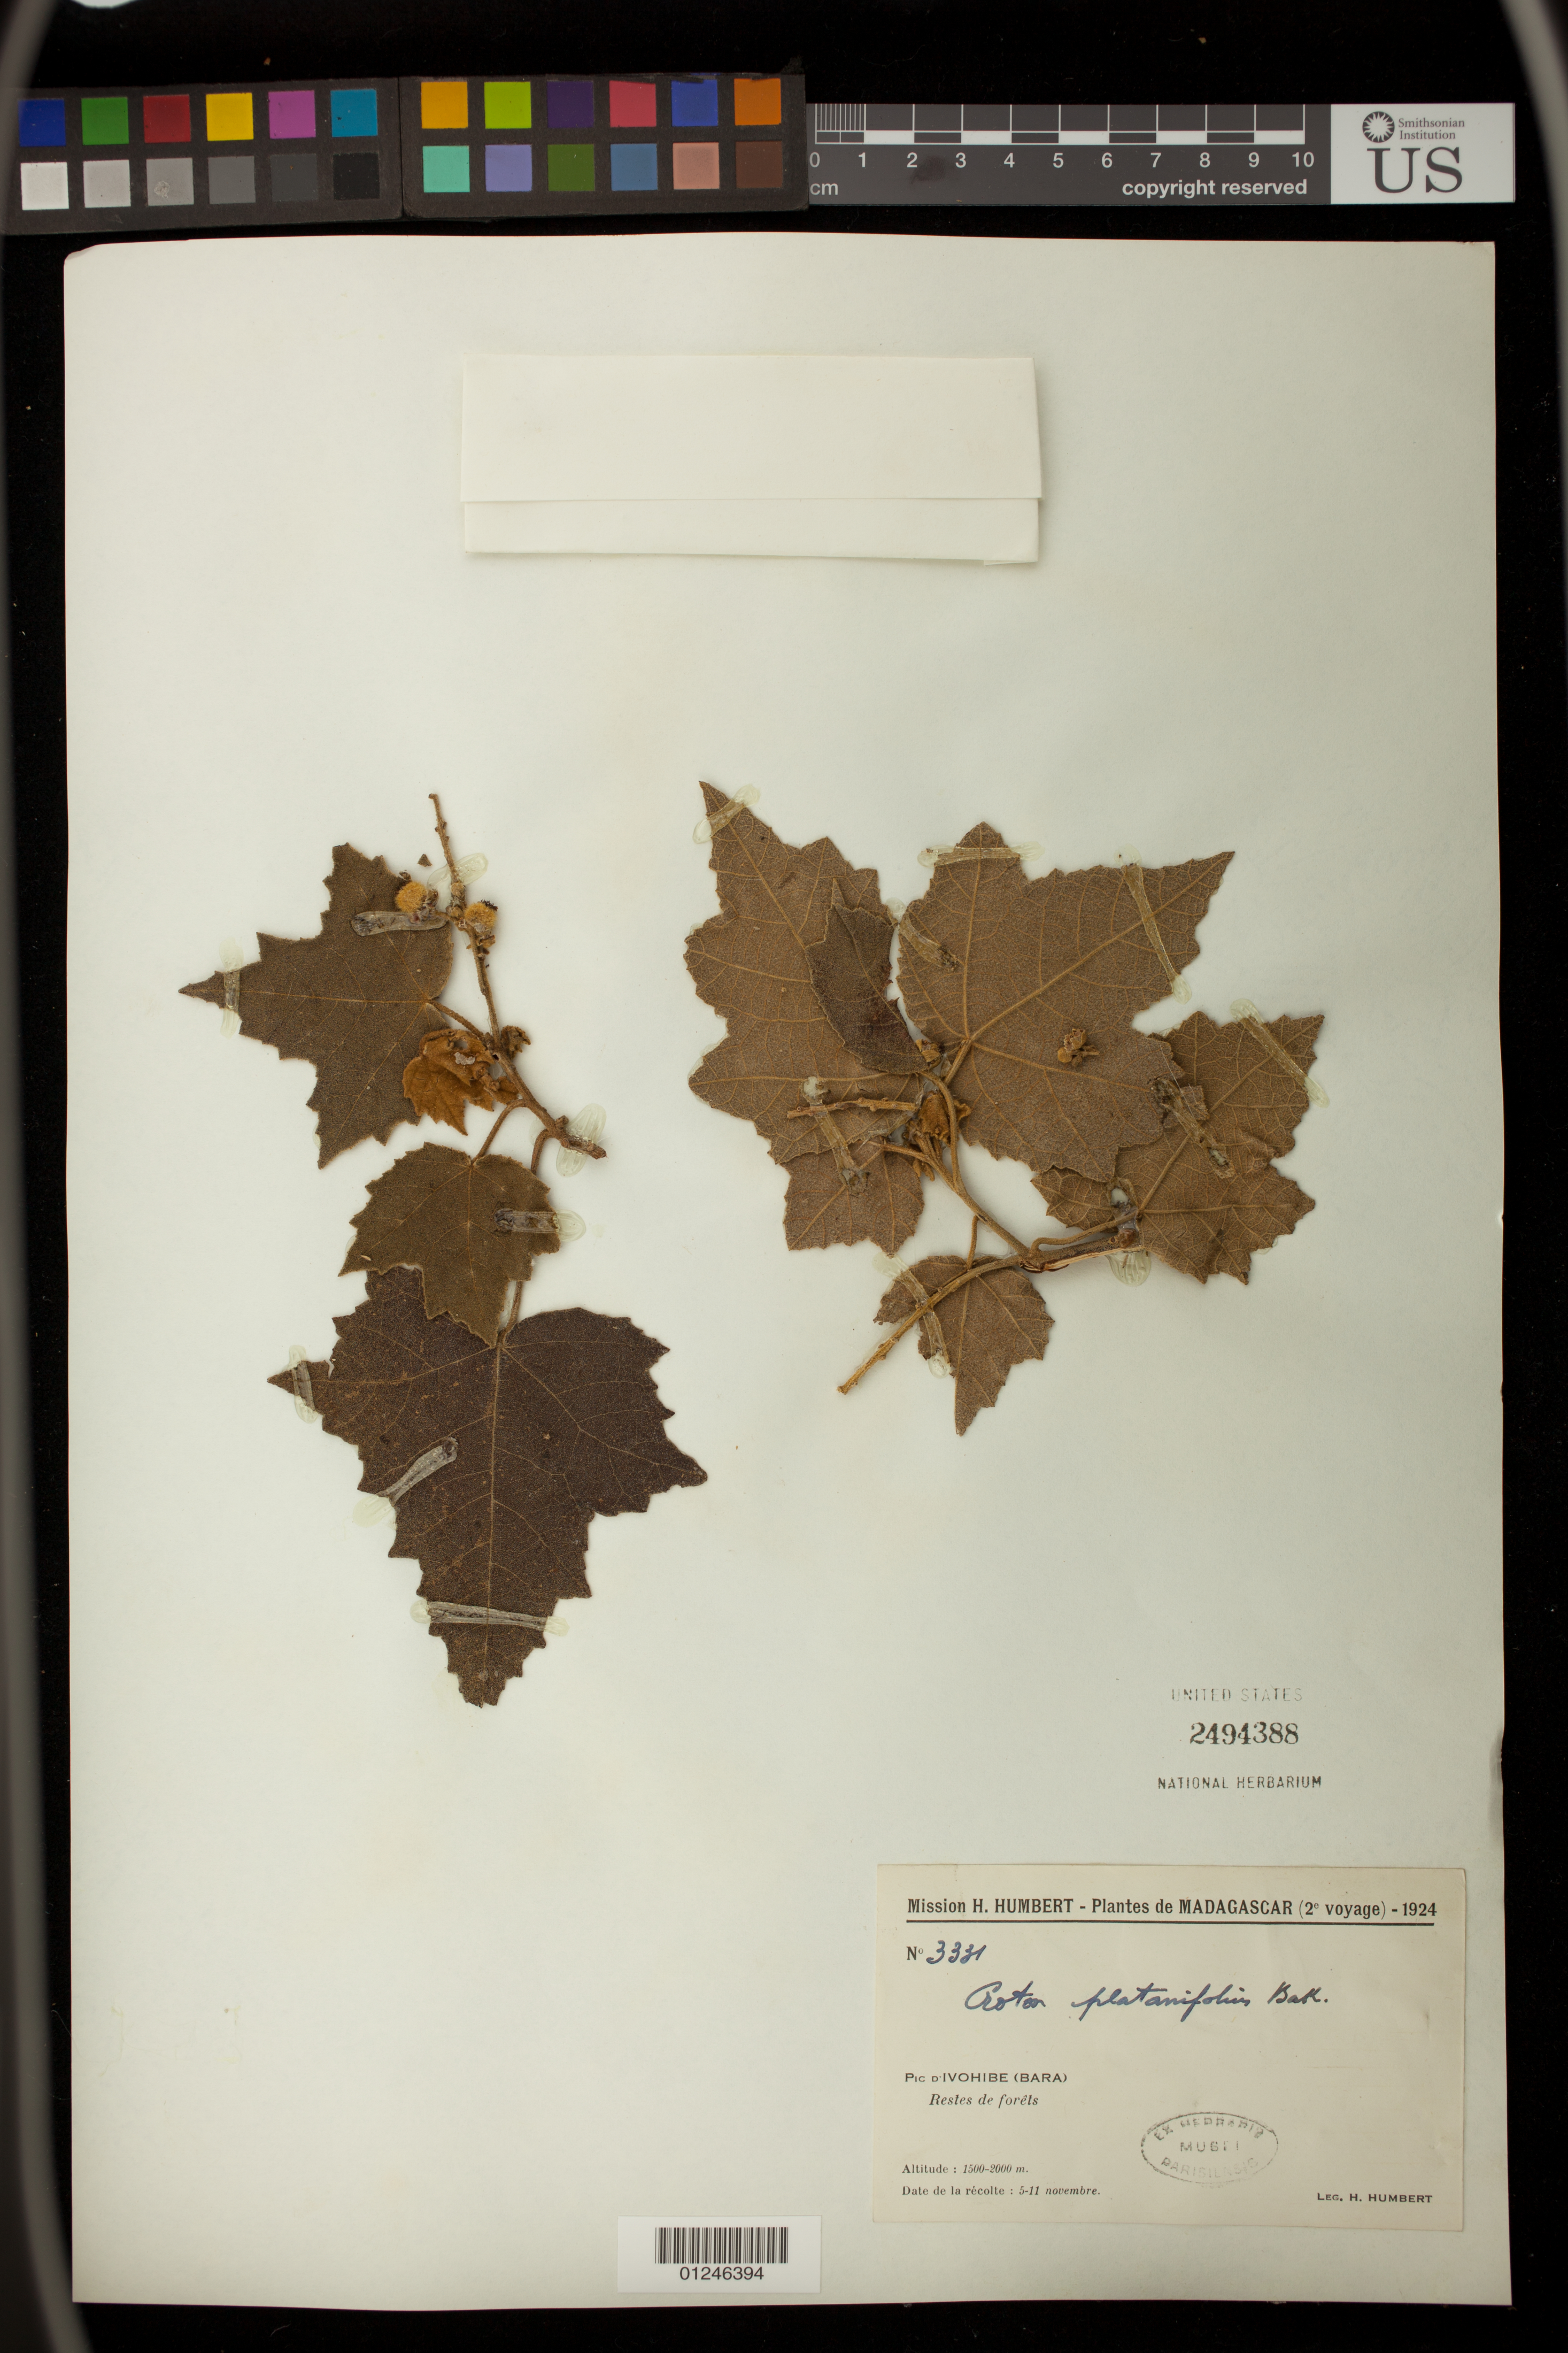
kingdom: Plantae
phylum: Tracheophyta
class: Magnoliopsida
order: Malpighiales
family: Euphorbiaceae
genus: Croton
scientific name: Croton goudotii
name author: Baill.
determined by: Berry, P. E., (WIS), University of Wisconsin - Madison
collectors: H. Humbert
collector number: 3331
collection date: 1924-11-05/1924-11-11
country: Madagascar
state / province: Atsimo-Andrefana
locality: Pic d'Ivohibe (Bara)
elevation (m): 1500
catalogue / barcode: US 2494388